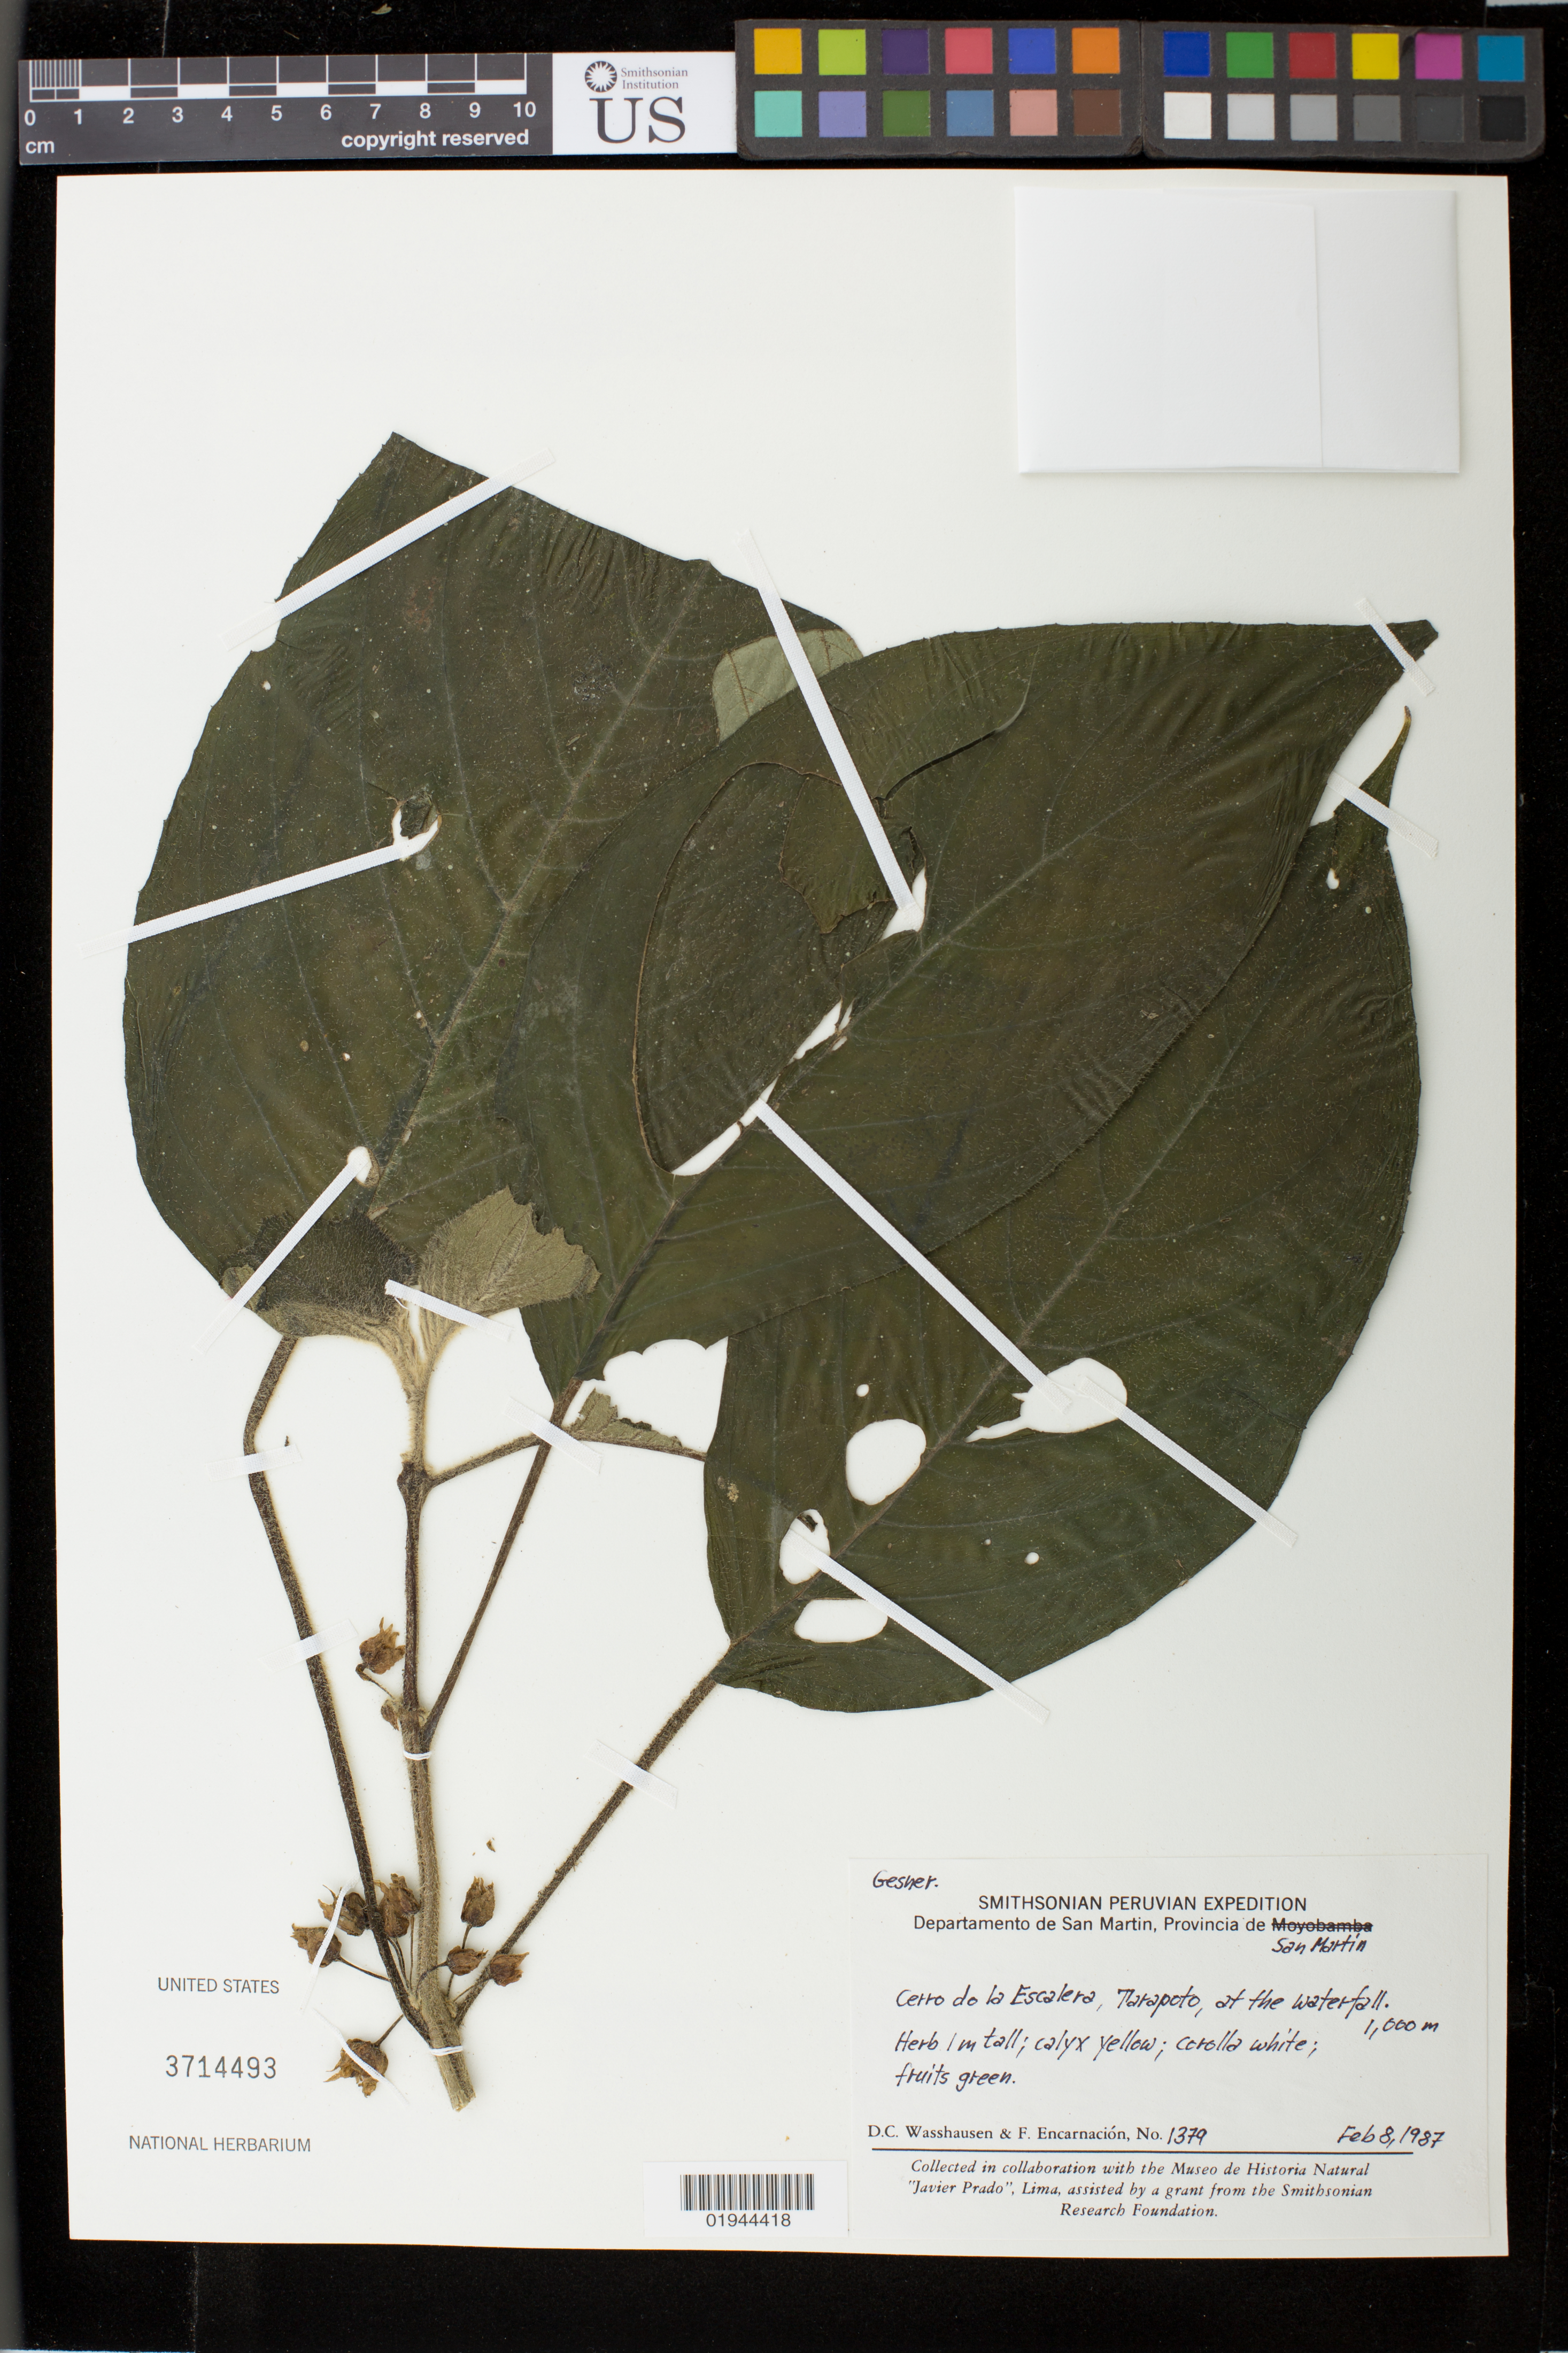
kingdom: Plantae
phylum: Tracheophyta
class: Magnoliopsida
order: Lamiales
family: Gesneriaceae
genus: Besleria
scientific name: Besleria sprucei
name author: Britton ex Rusby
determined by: Skog, Laurence E.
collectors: D. C. Wasshausen & F. Encarnación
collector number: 1379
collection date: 1987-02-08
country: Peru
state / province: San Martín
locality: Cerro de la Escalera, Tarapoto, at the waterfall.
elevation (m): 1000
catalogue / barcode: US 3714493